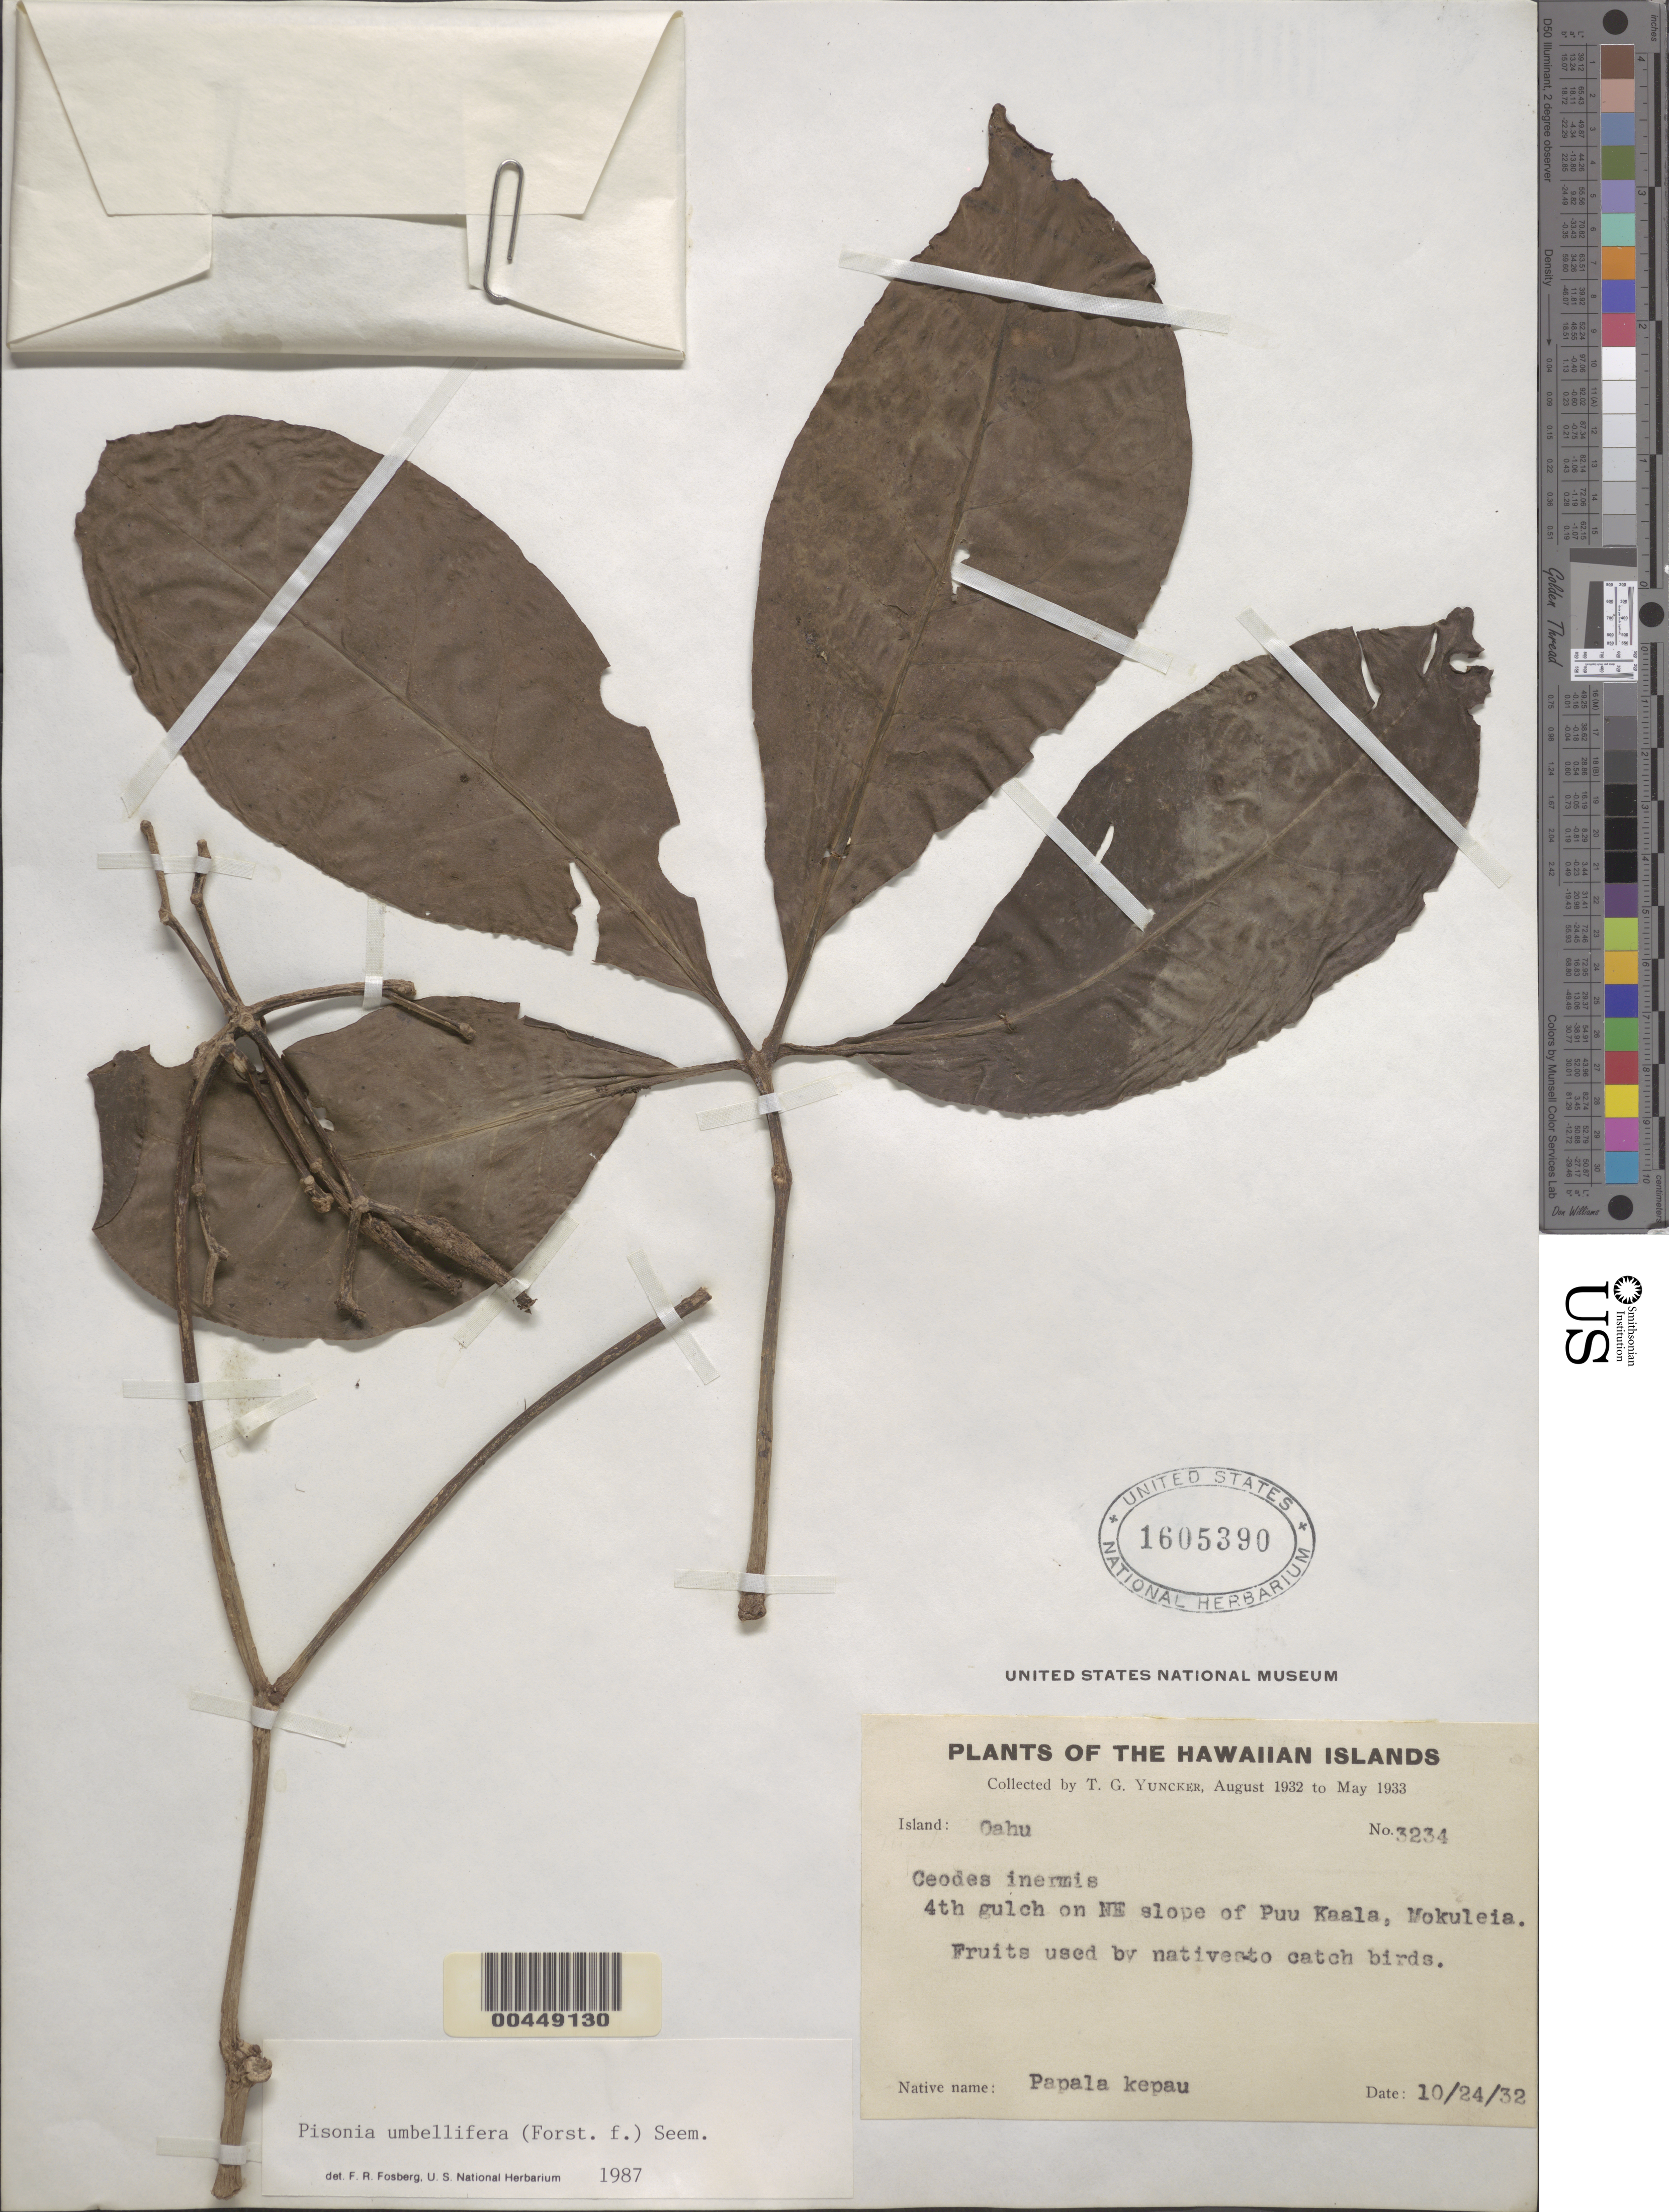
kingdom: Plantae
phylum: Tracheophyta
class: Magnoliopsida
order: Caryophyllales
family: Nyctaginaceae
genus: Ceodes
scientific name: Ceodes umbellifera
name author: J.R. Forst. & G. Forst.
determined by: Wagner, W. L., (BOT), Smithsonian Institution - National Museum of Natural History (UNITED STATES)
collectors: T. G. Yuncker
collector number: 3234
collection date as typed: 24 Oct 1932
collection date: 1932-10-24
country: United States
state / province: Hawaii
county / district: Honolulu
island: Oahu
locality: Fourth gulch on NE slope of Puu Kaala, Mokuleia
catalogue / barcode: US 1605390